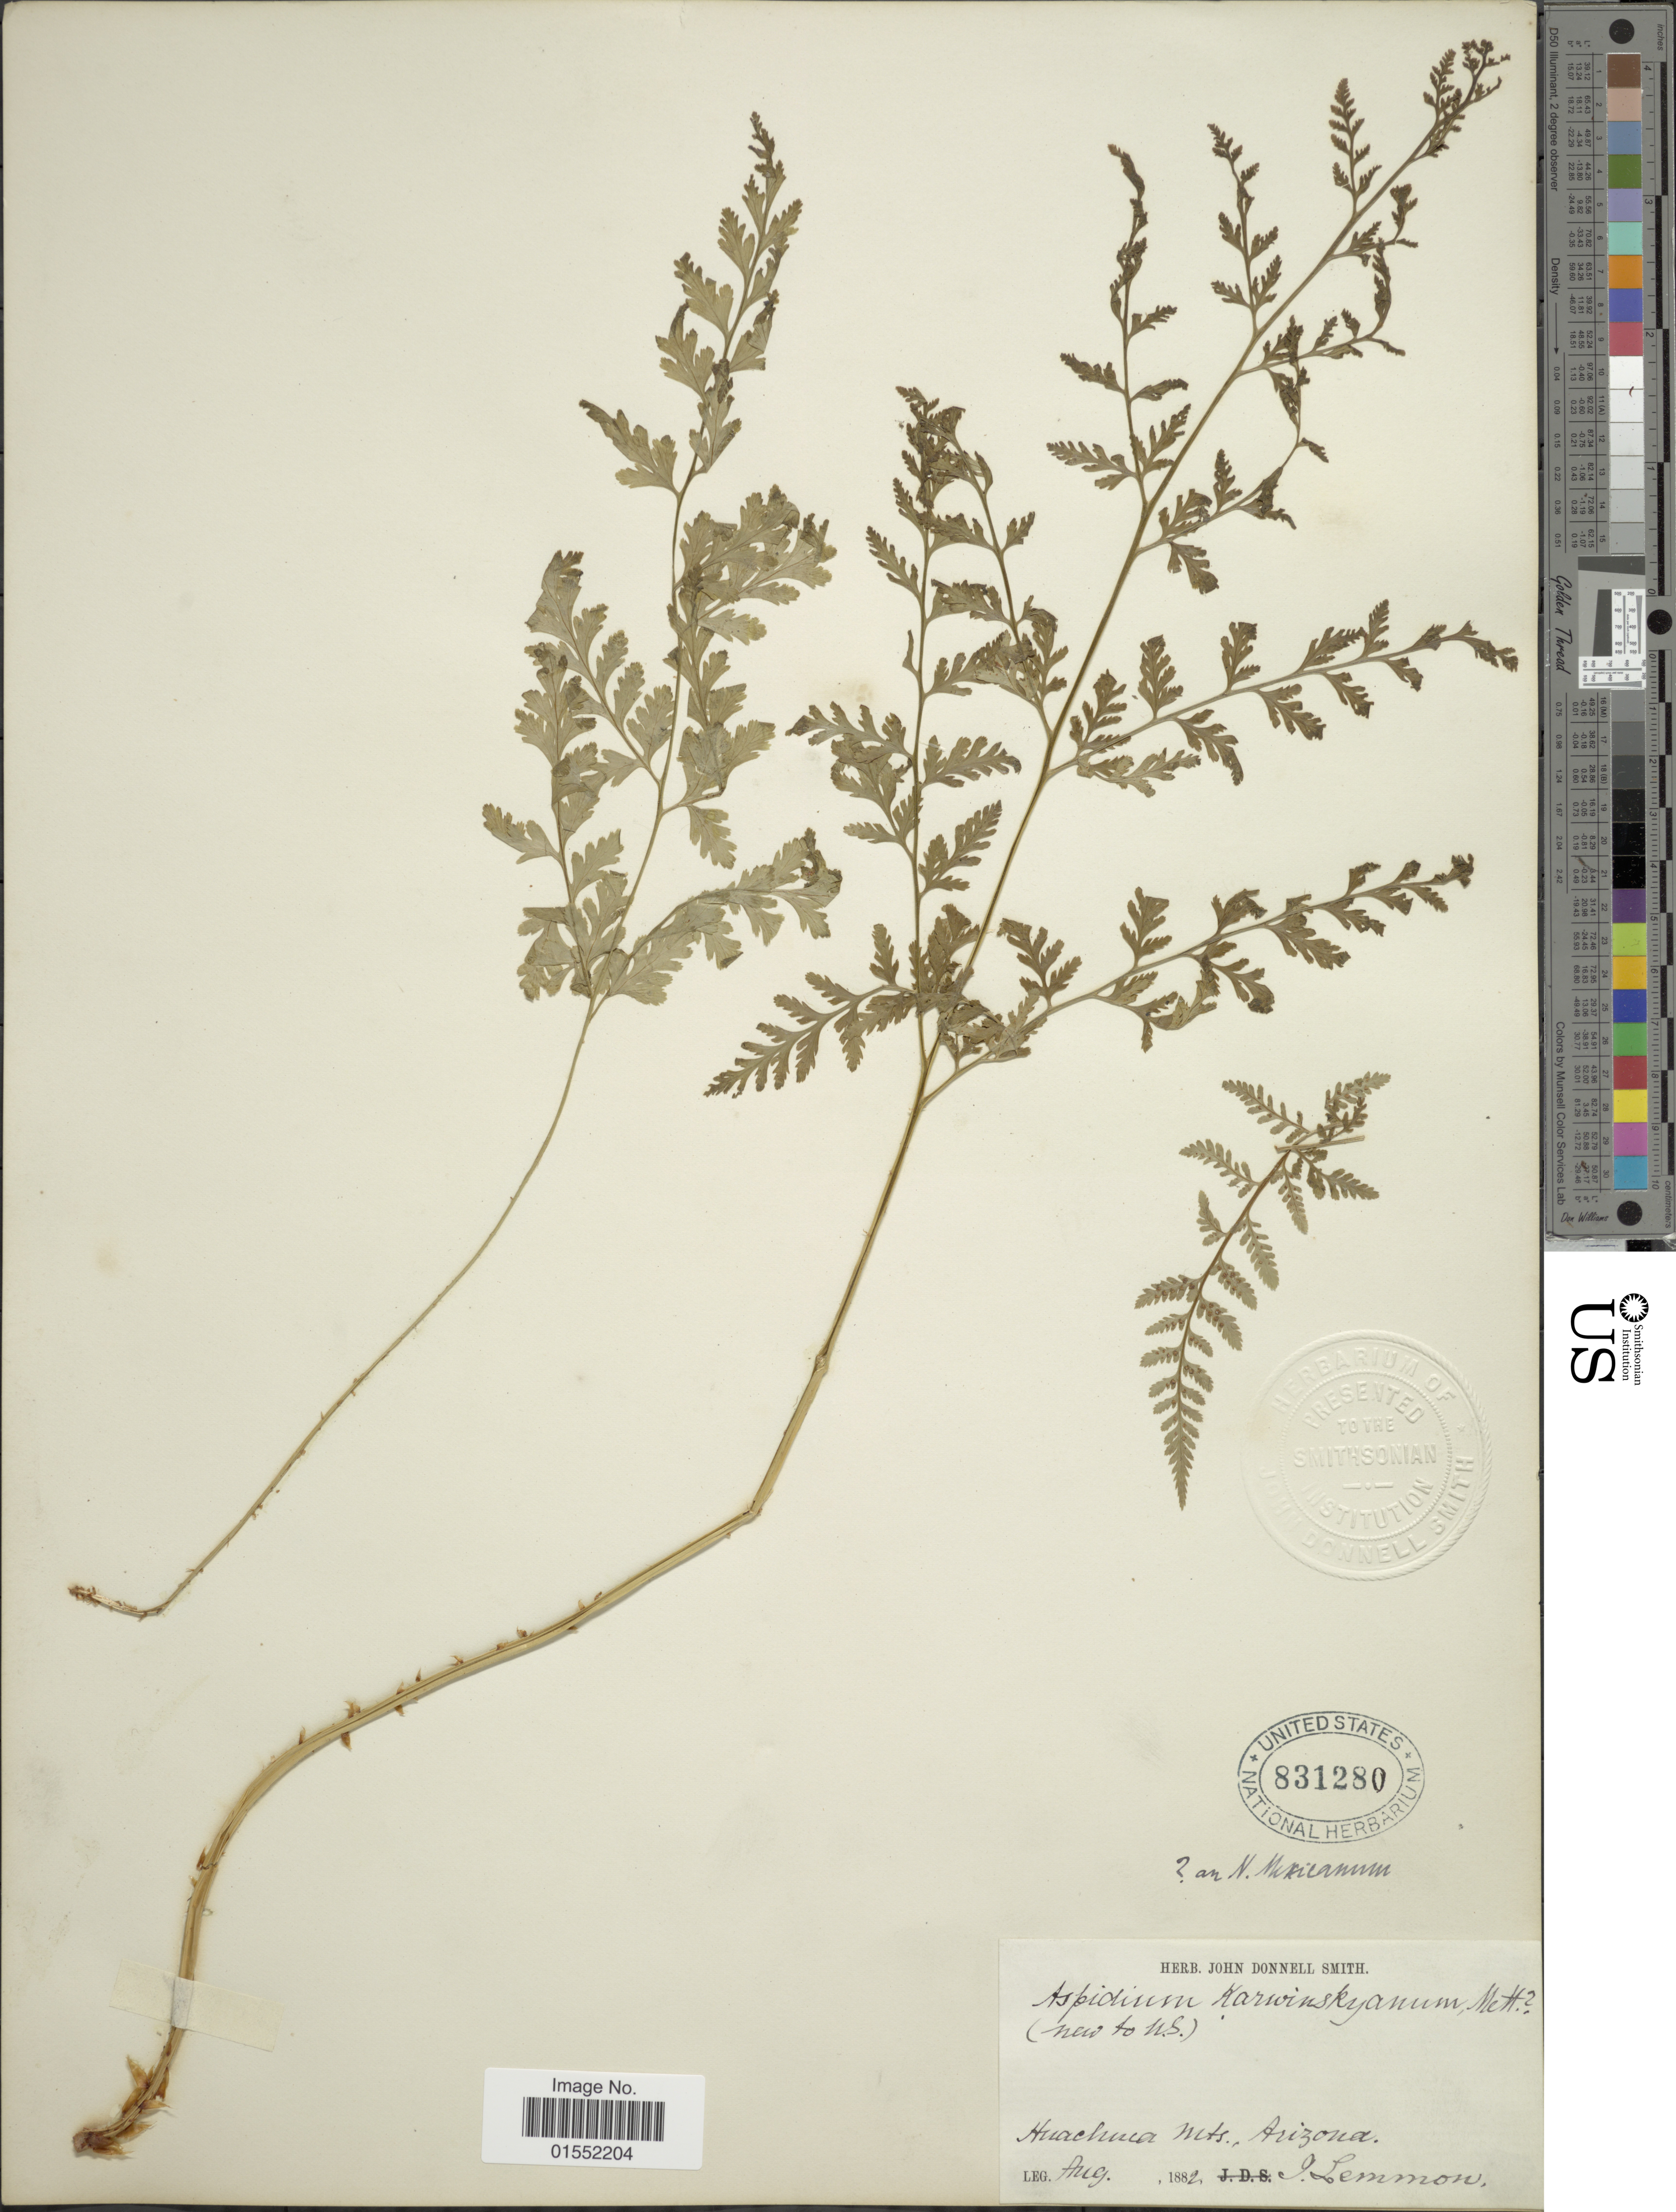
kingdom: Plantae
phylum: Tracheophyta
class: Polypodiopsida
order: Polypodiales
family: Dryopteridaceae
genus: Dryopteris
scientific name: Dryopteris rossii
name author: C. Chr.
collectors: J. Lemmon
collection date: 1882-08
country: United States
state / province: Arizona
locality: Huachuca Mts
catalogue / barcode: US 831280